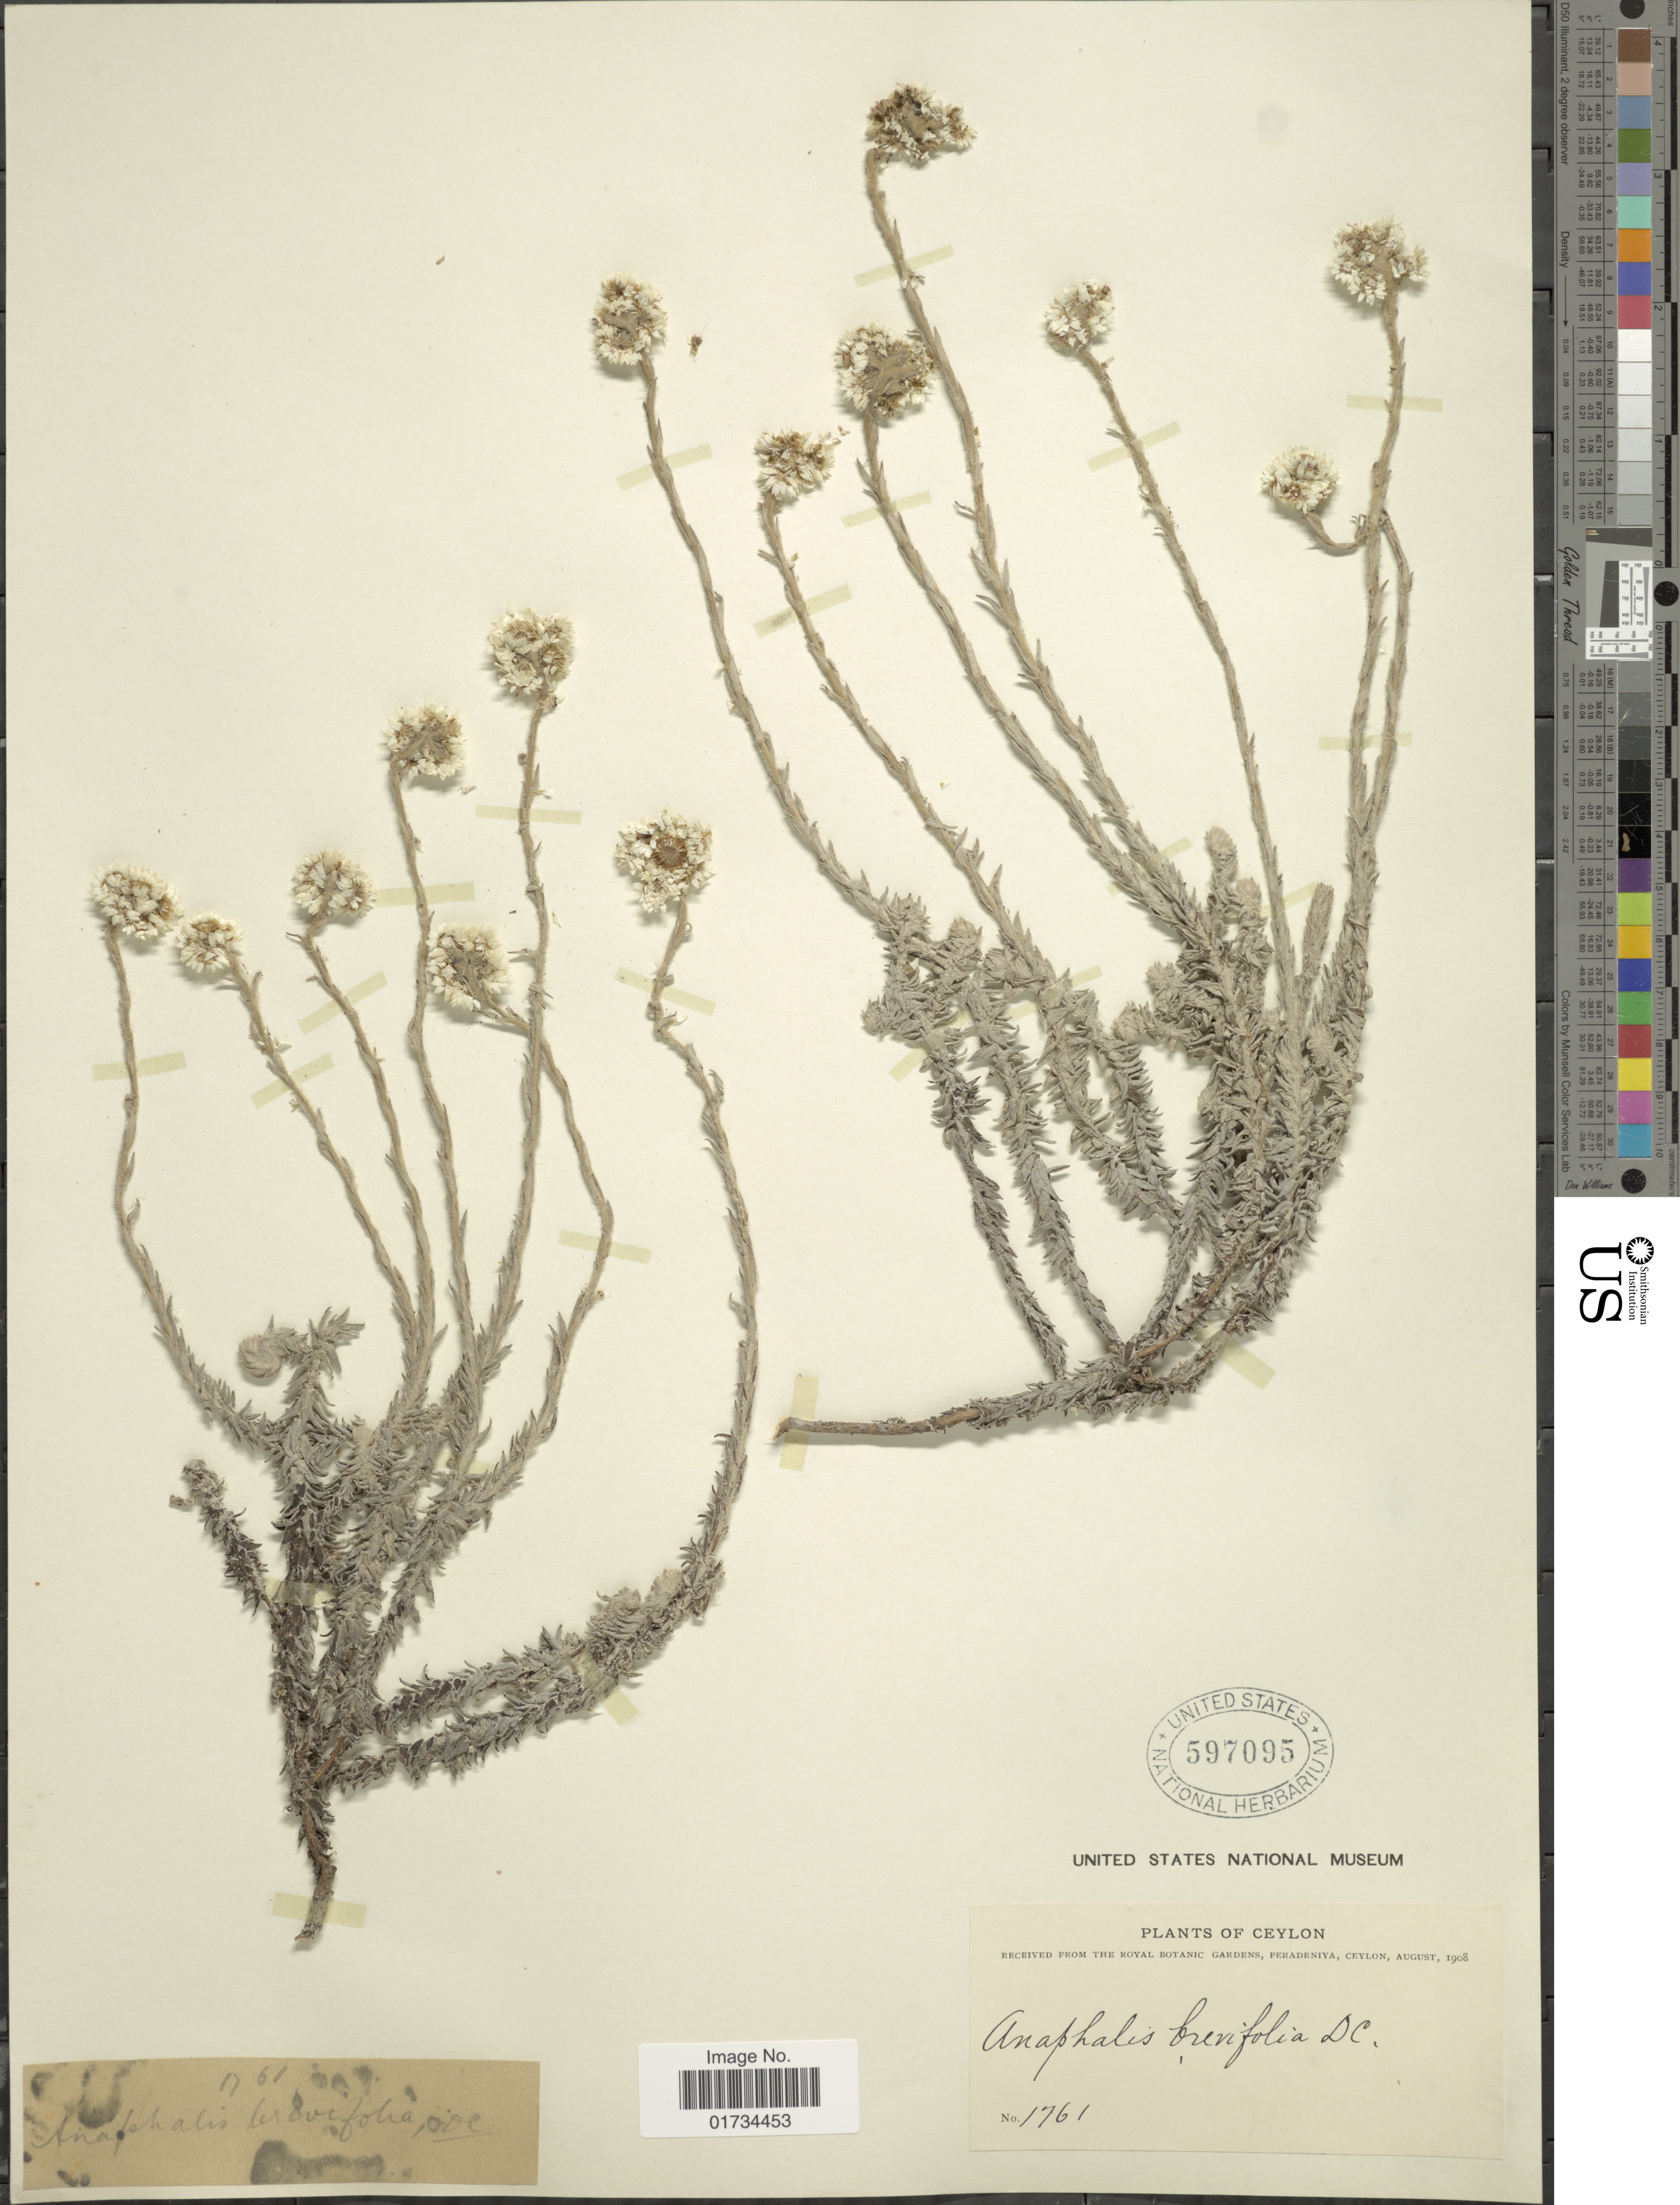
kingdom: Plantae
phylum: Tracheophyta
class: Magnoliopsida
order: Asterales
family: Asteraceae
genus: Anaphalis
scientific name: Anaphalis brevifolia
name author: DC.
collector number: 1761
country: Sri Lanka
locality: Ceylon.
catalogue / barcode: US 597095